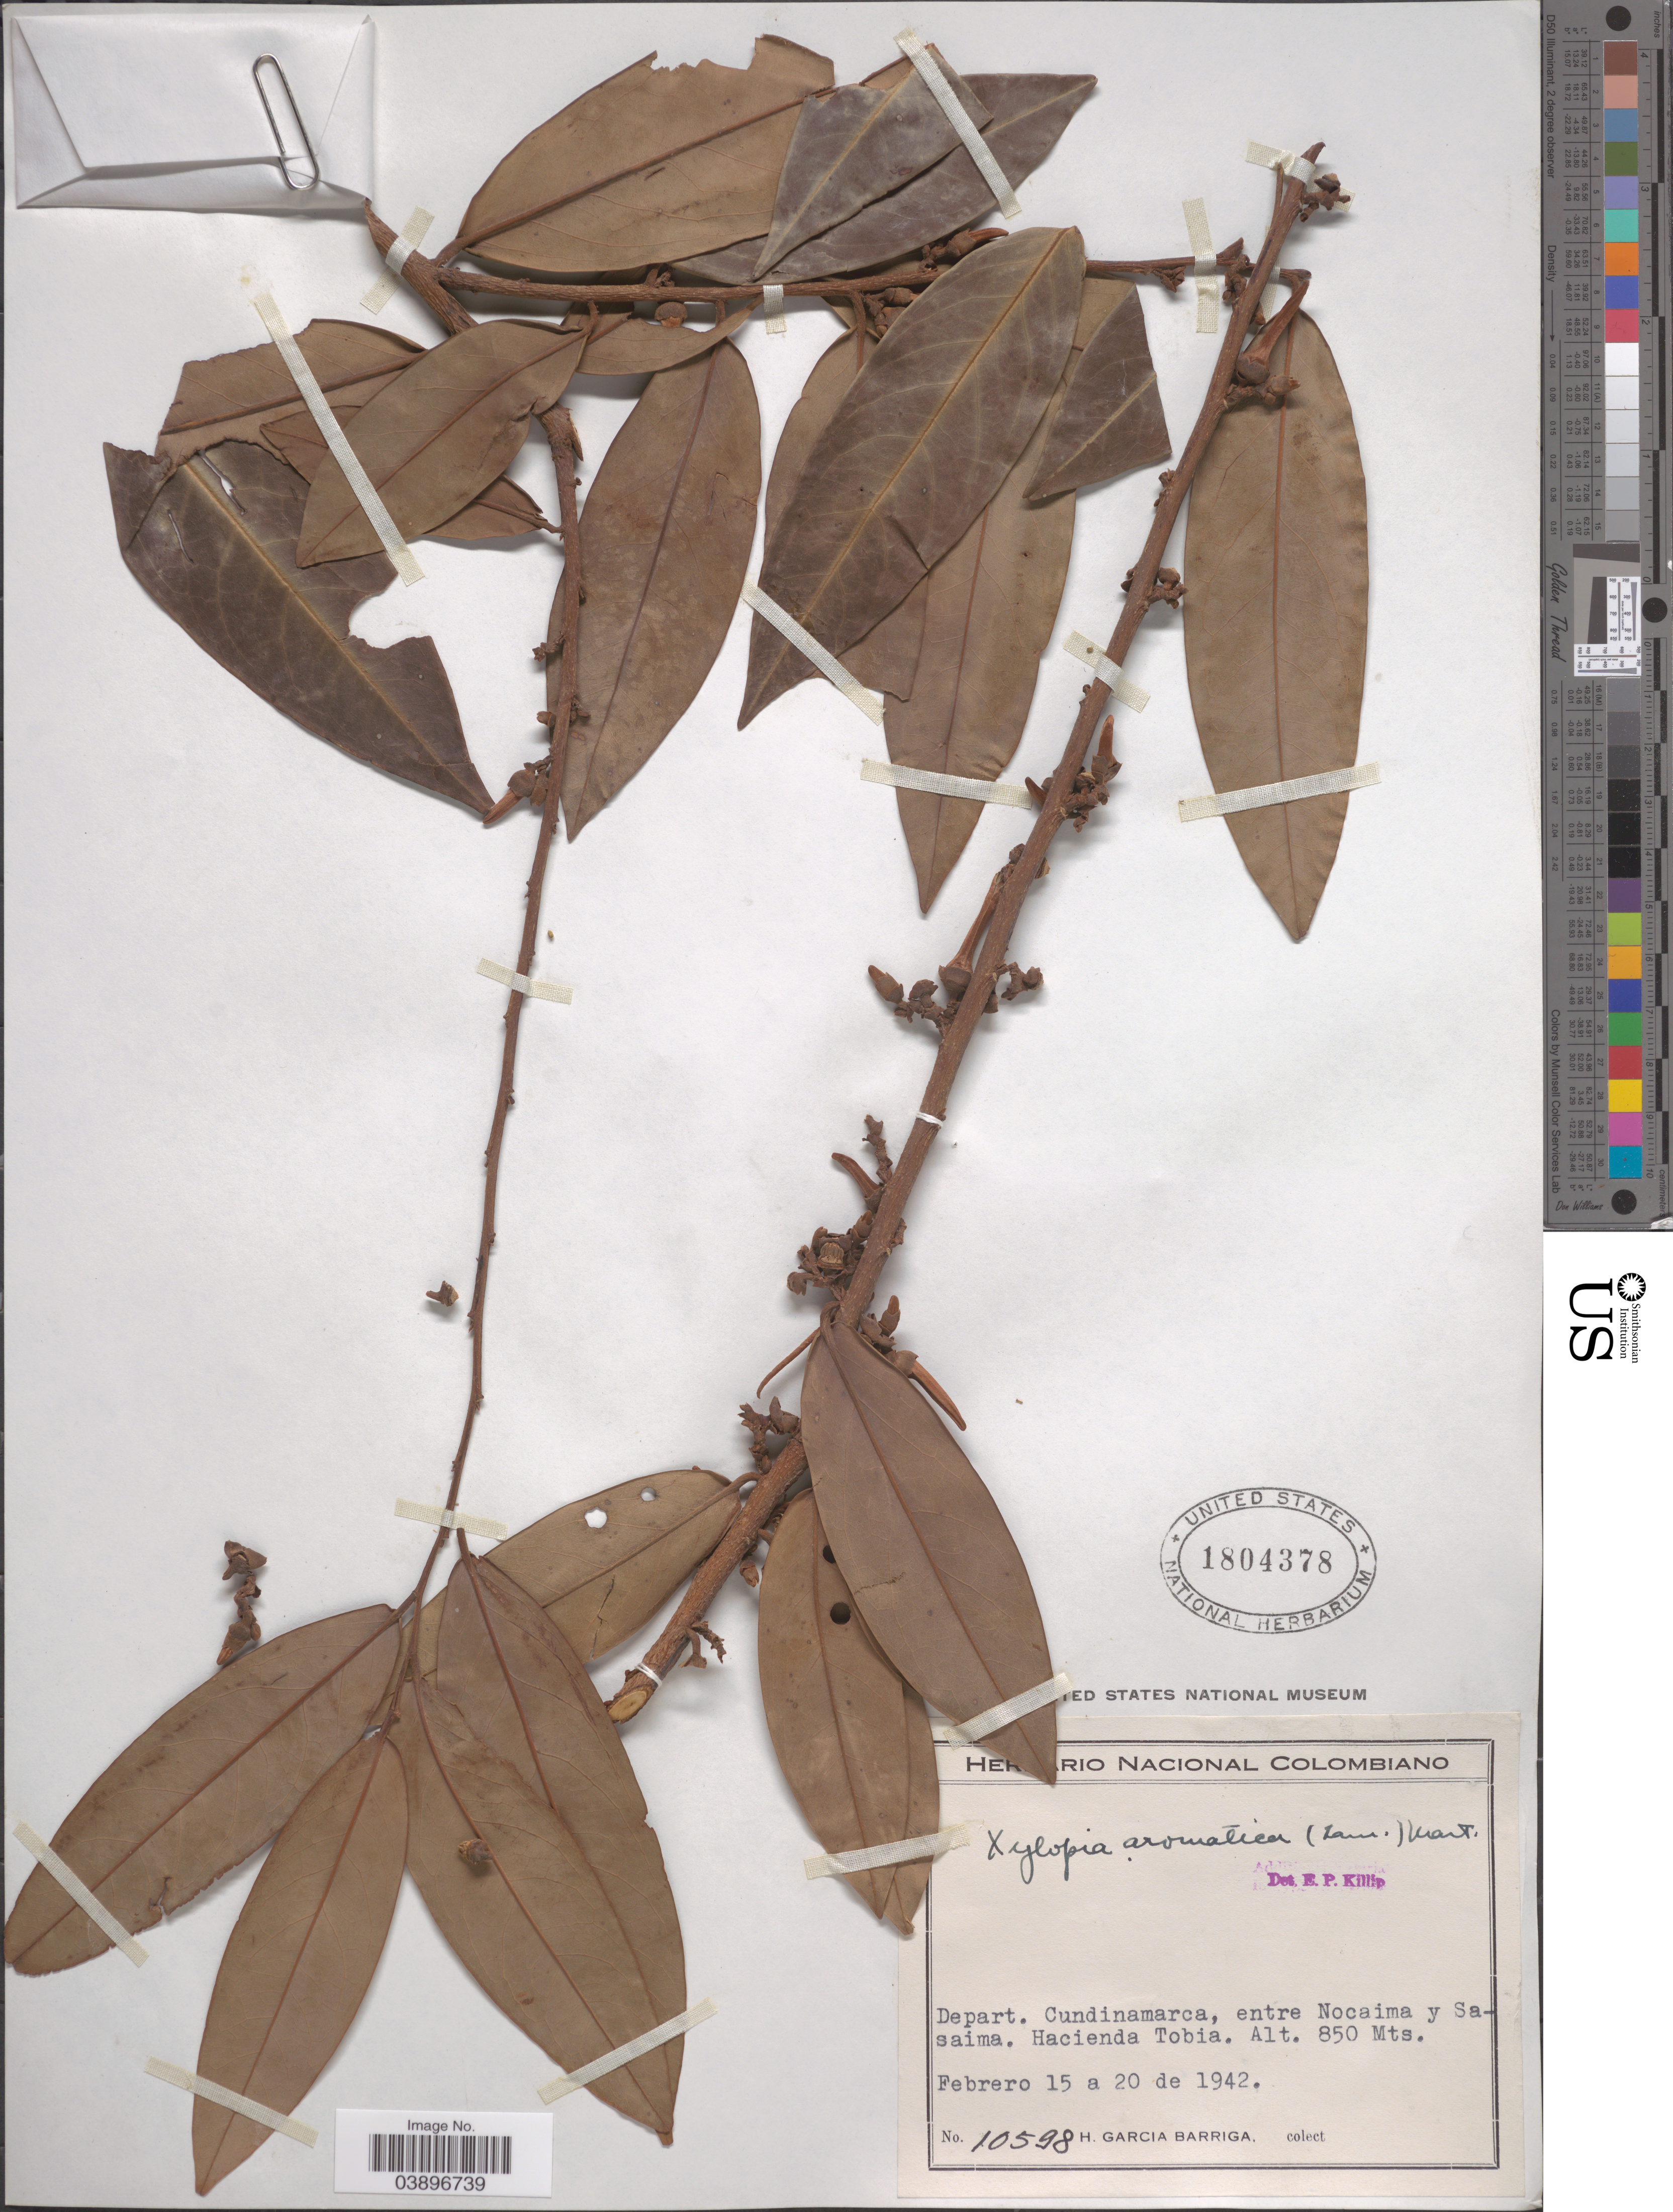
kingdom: Plantae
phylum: Tracheophyta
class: Magnoliopsida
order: Magnoliales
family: Annonaceae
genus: Xylopia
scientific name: Xylopia aromatica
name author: (Lam.) Mart.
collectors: H. García Barriga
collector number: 10598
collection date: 1942-02-15/1942-02-20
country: Colombia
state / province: Cundinamarca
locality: Depart. Cundinamarca, entre Nocaima y Sasaima. Hacienda Tobia.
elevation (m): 850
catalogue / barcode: US 1804378